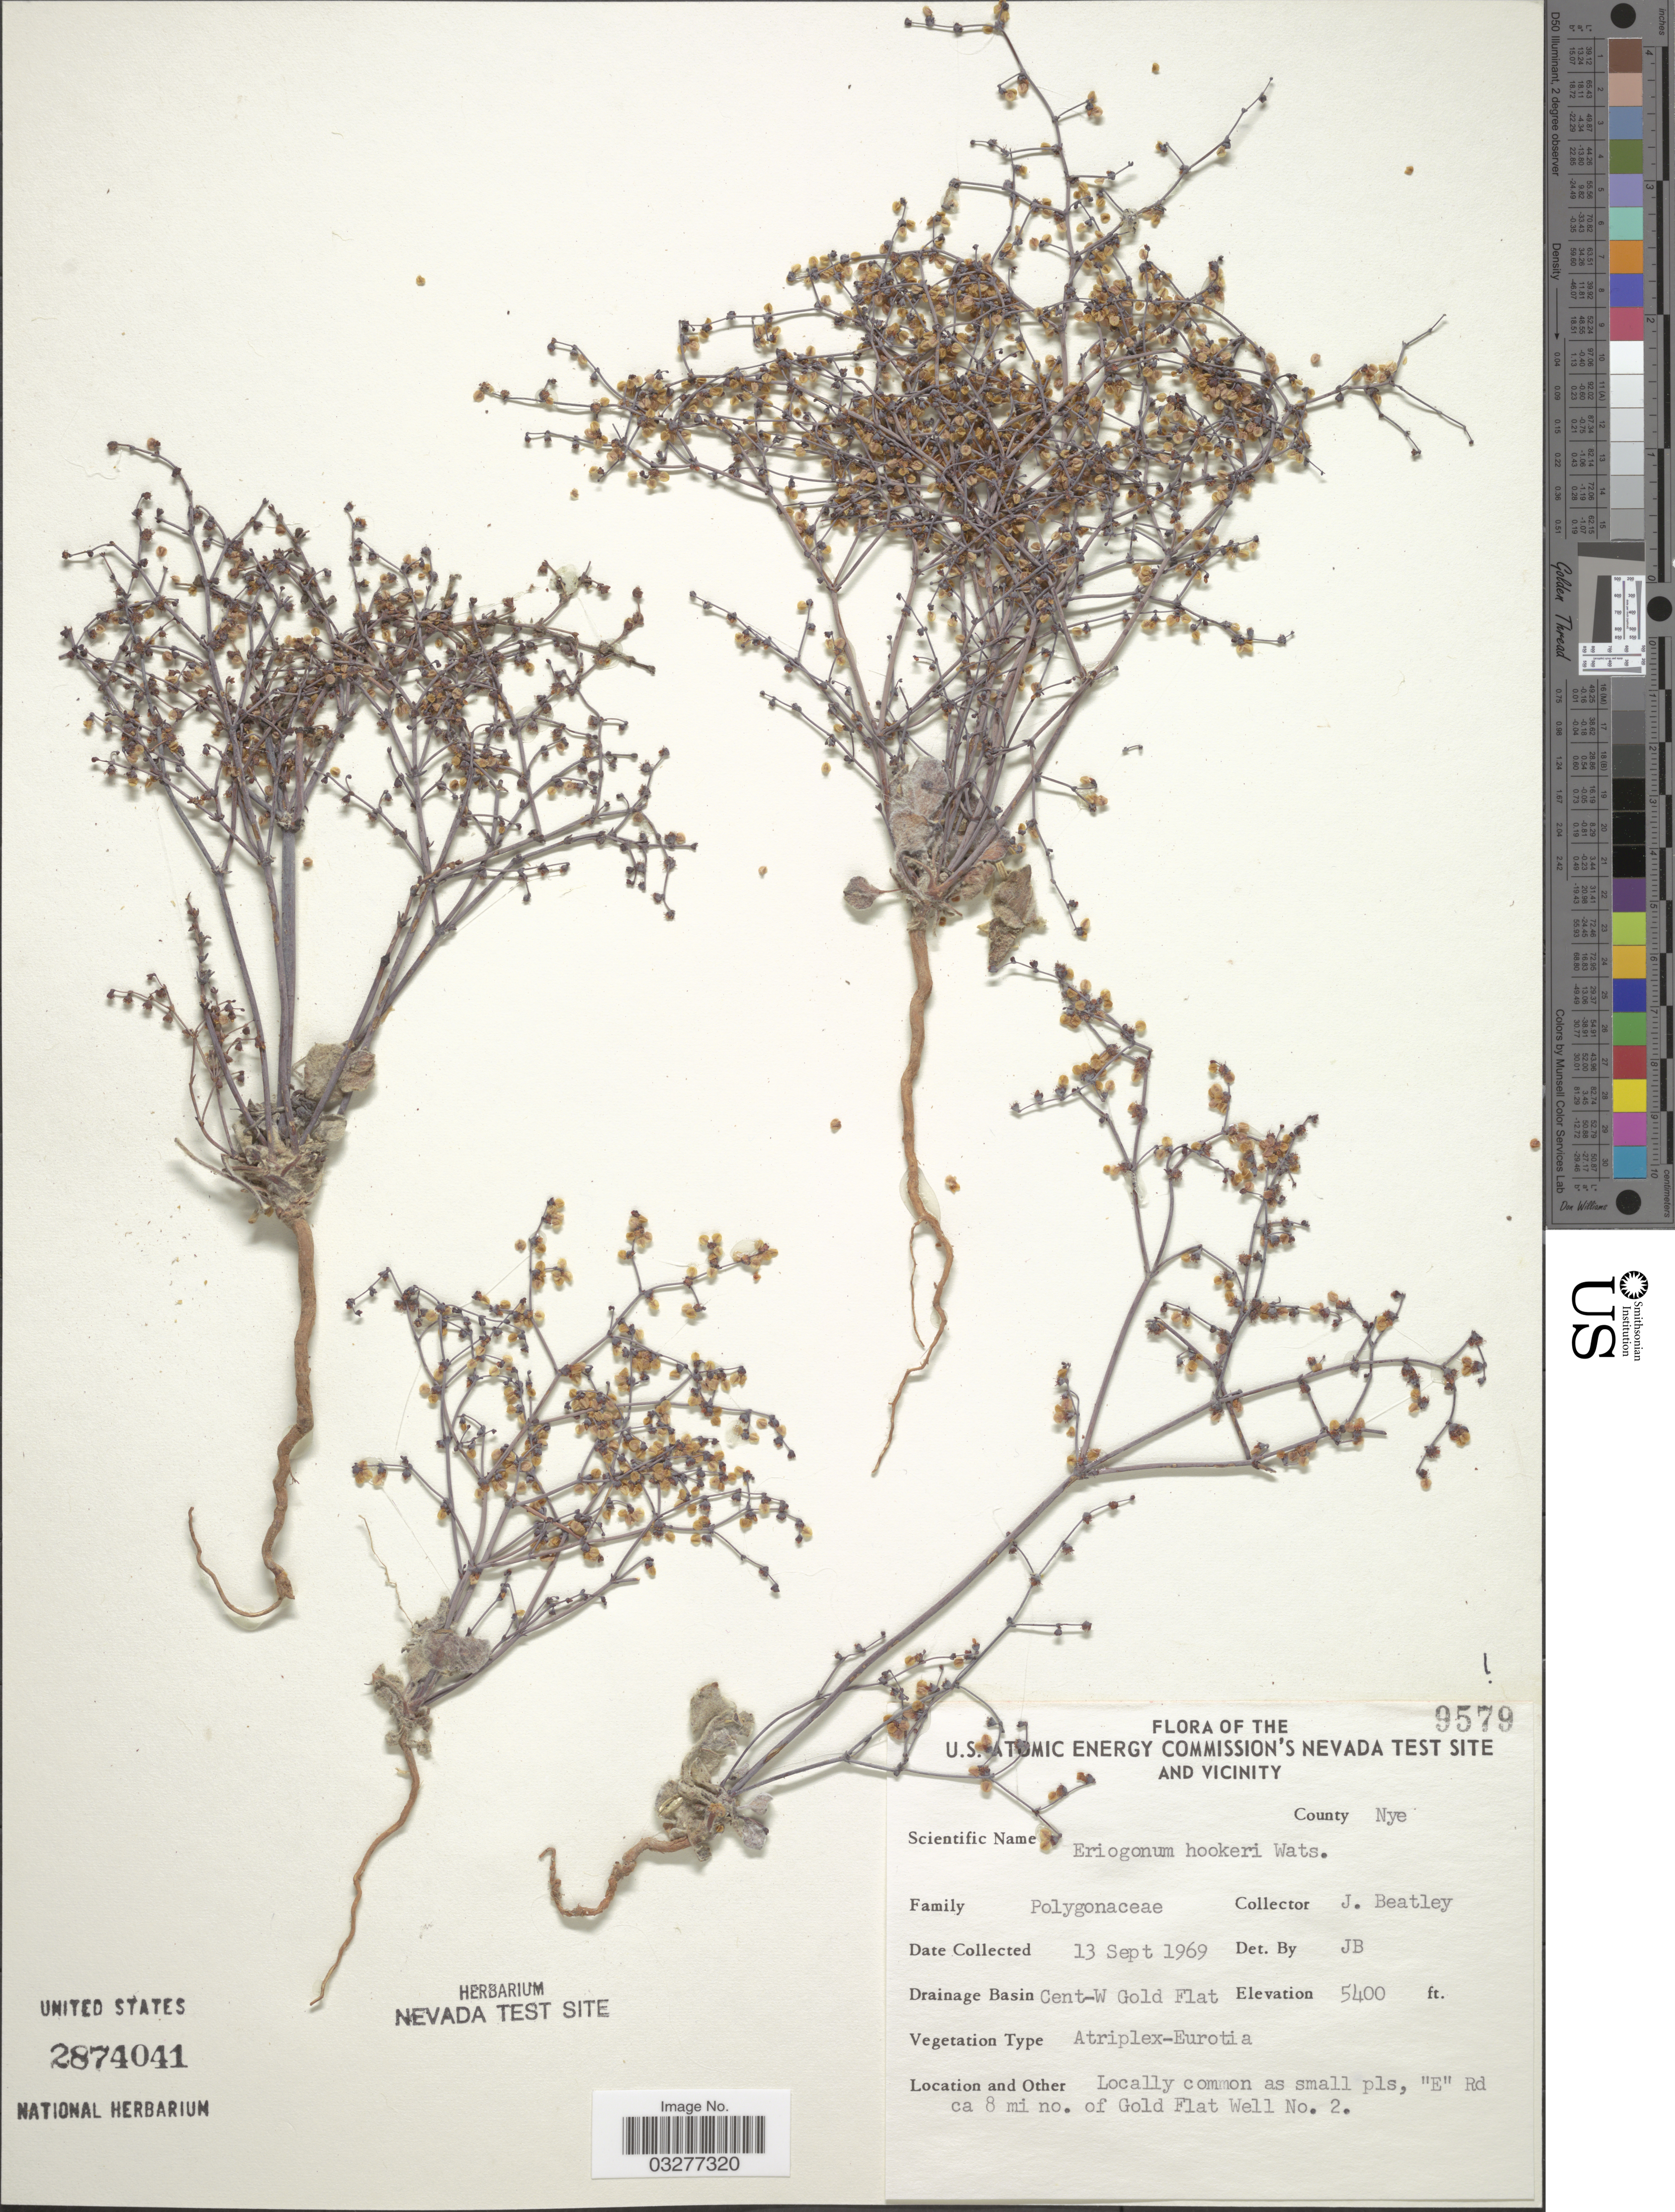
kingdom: Plantae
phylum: Tracheophyta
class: Magnoliopsida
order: Caryophyllales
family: Polygonaceae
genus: Eriogonum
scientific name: Eriogonum hookeri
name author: S. Watson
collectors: J. C. Beatley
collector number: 9579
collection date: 1969-09-13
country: United States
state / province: Nevada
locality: U. S. Atomic Energy Commission's Nevada Test Site and Vicinity. County Nye. Drainage Basin Cent-W Gold Flat. "E" Rd ca 8 mi no. of Gold Flat Well No. 2.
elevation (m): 1646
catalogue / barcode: US 2874041